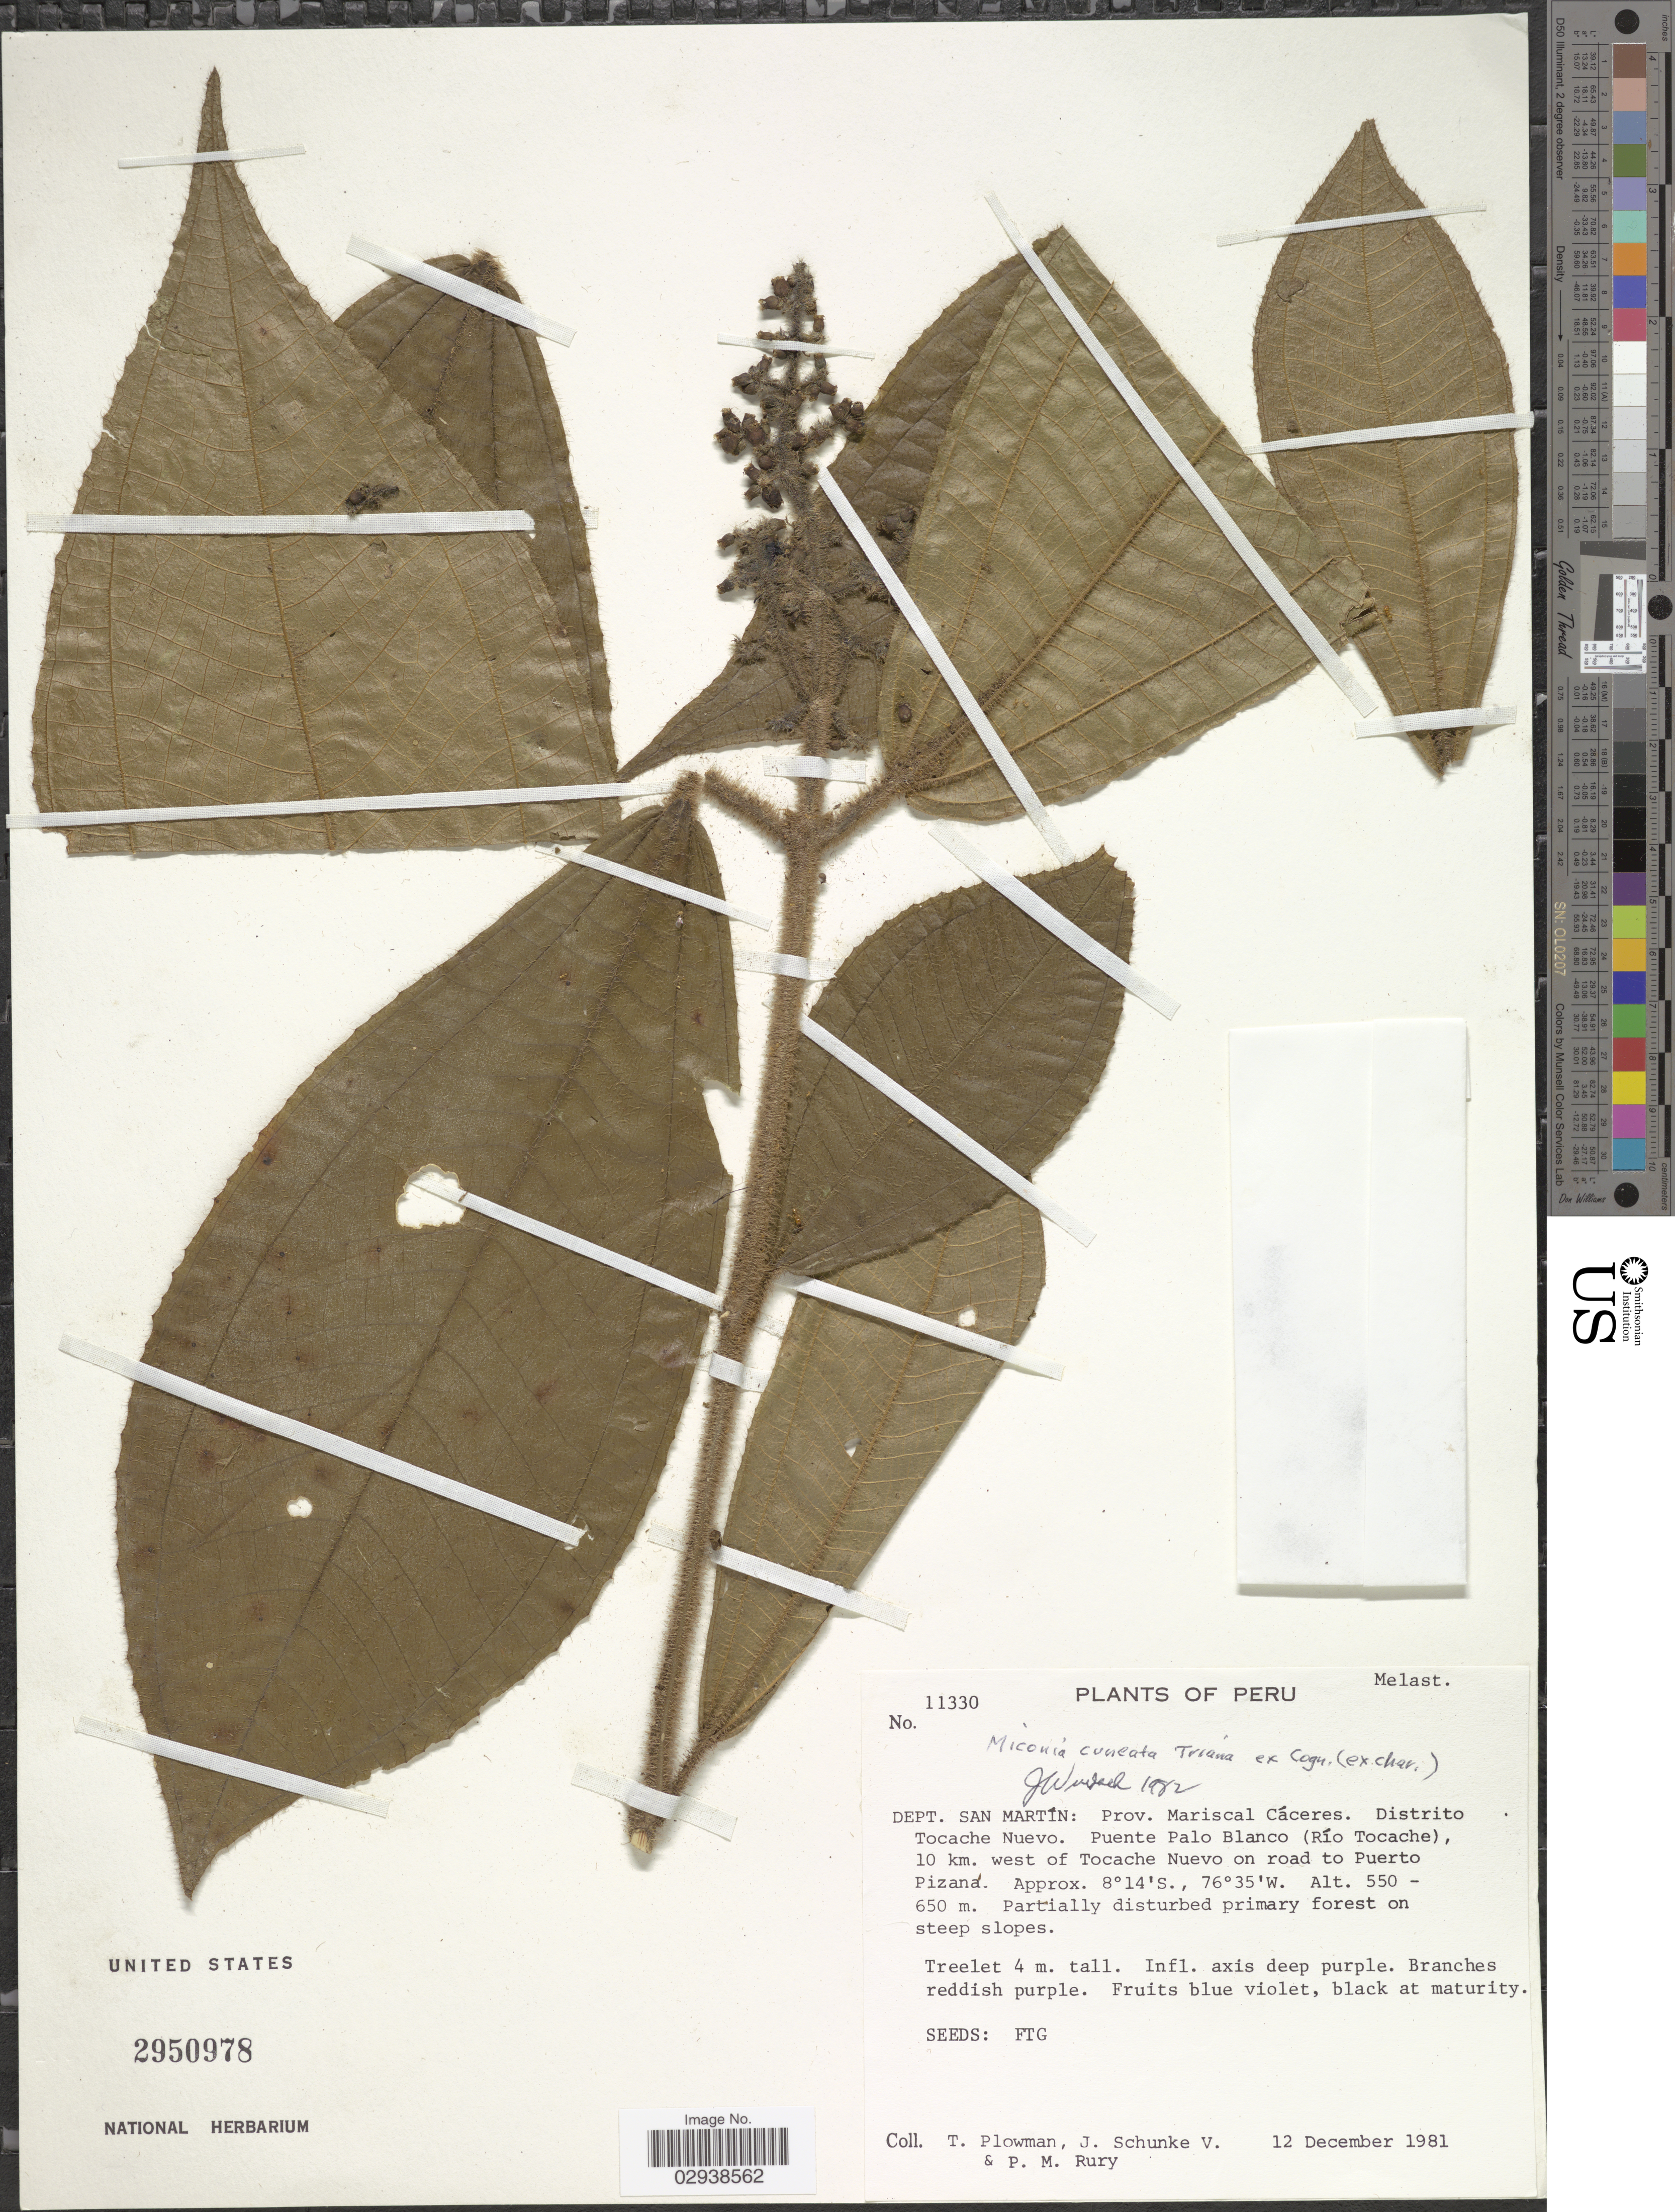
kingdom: Plantae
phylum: Tracheophyta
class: Magnoliopsida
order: Myrtales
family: Melastomataceae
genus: Miconia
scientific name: Miconia cuneata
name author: Triana ex Cogn.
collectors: T. Plowman, J. Schunke Vigo & P. M. Rury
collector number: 11330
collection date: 1981-12-12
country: Peru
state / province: San Martín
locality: Dept. San Martín: Prov. Mariscal Cáceres, Distrito Tocache Nuevo, Puente Palo Blanco (Río Tocache), 10 km. west of Tocache Nuevo on road to Puerto Pizaná.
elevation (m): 550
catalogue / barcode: US 2950978